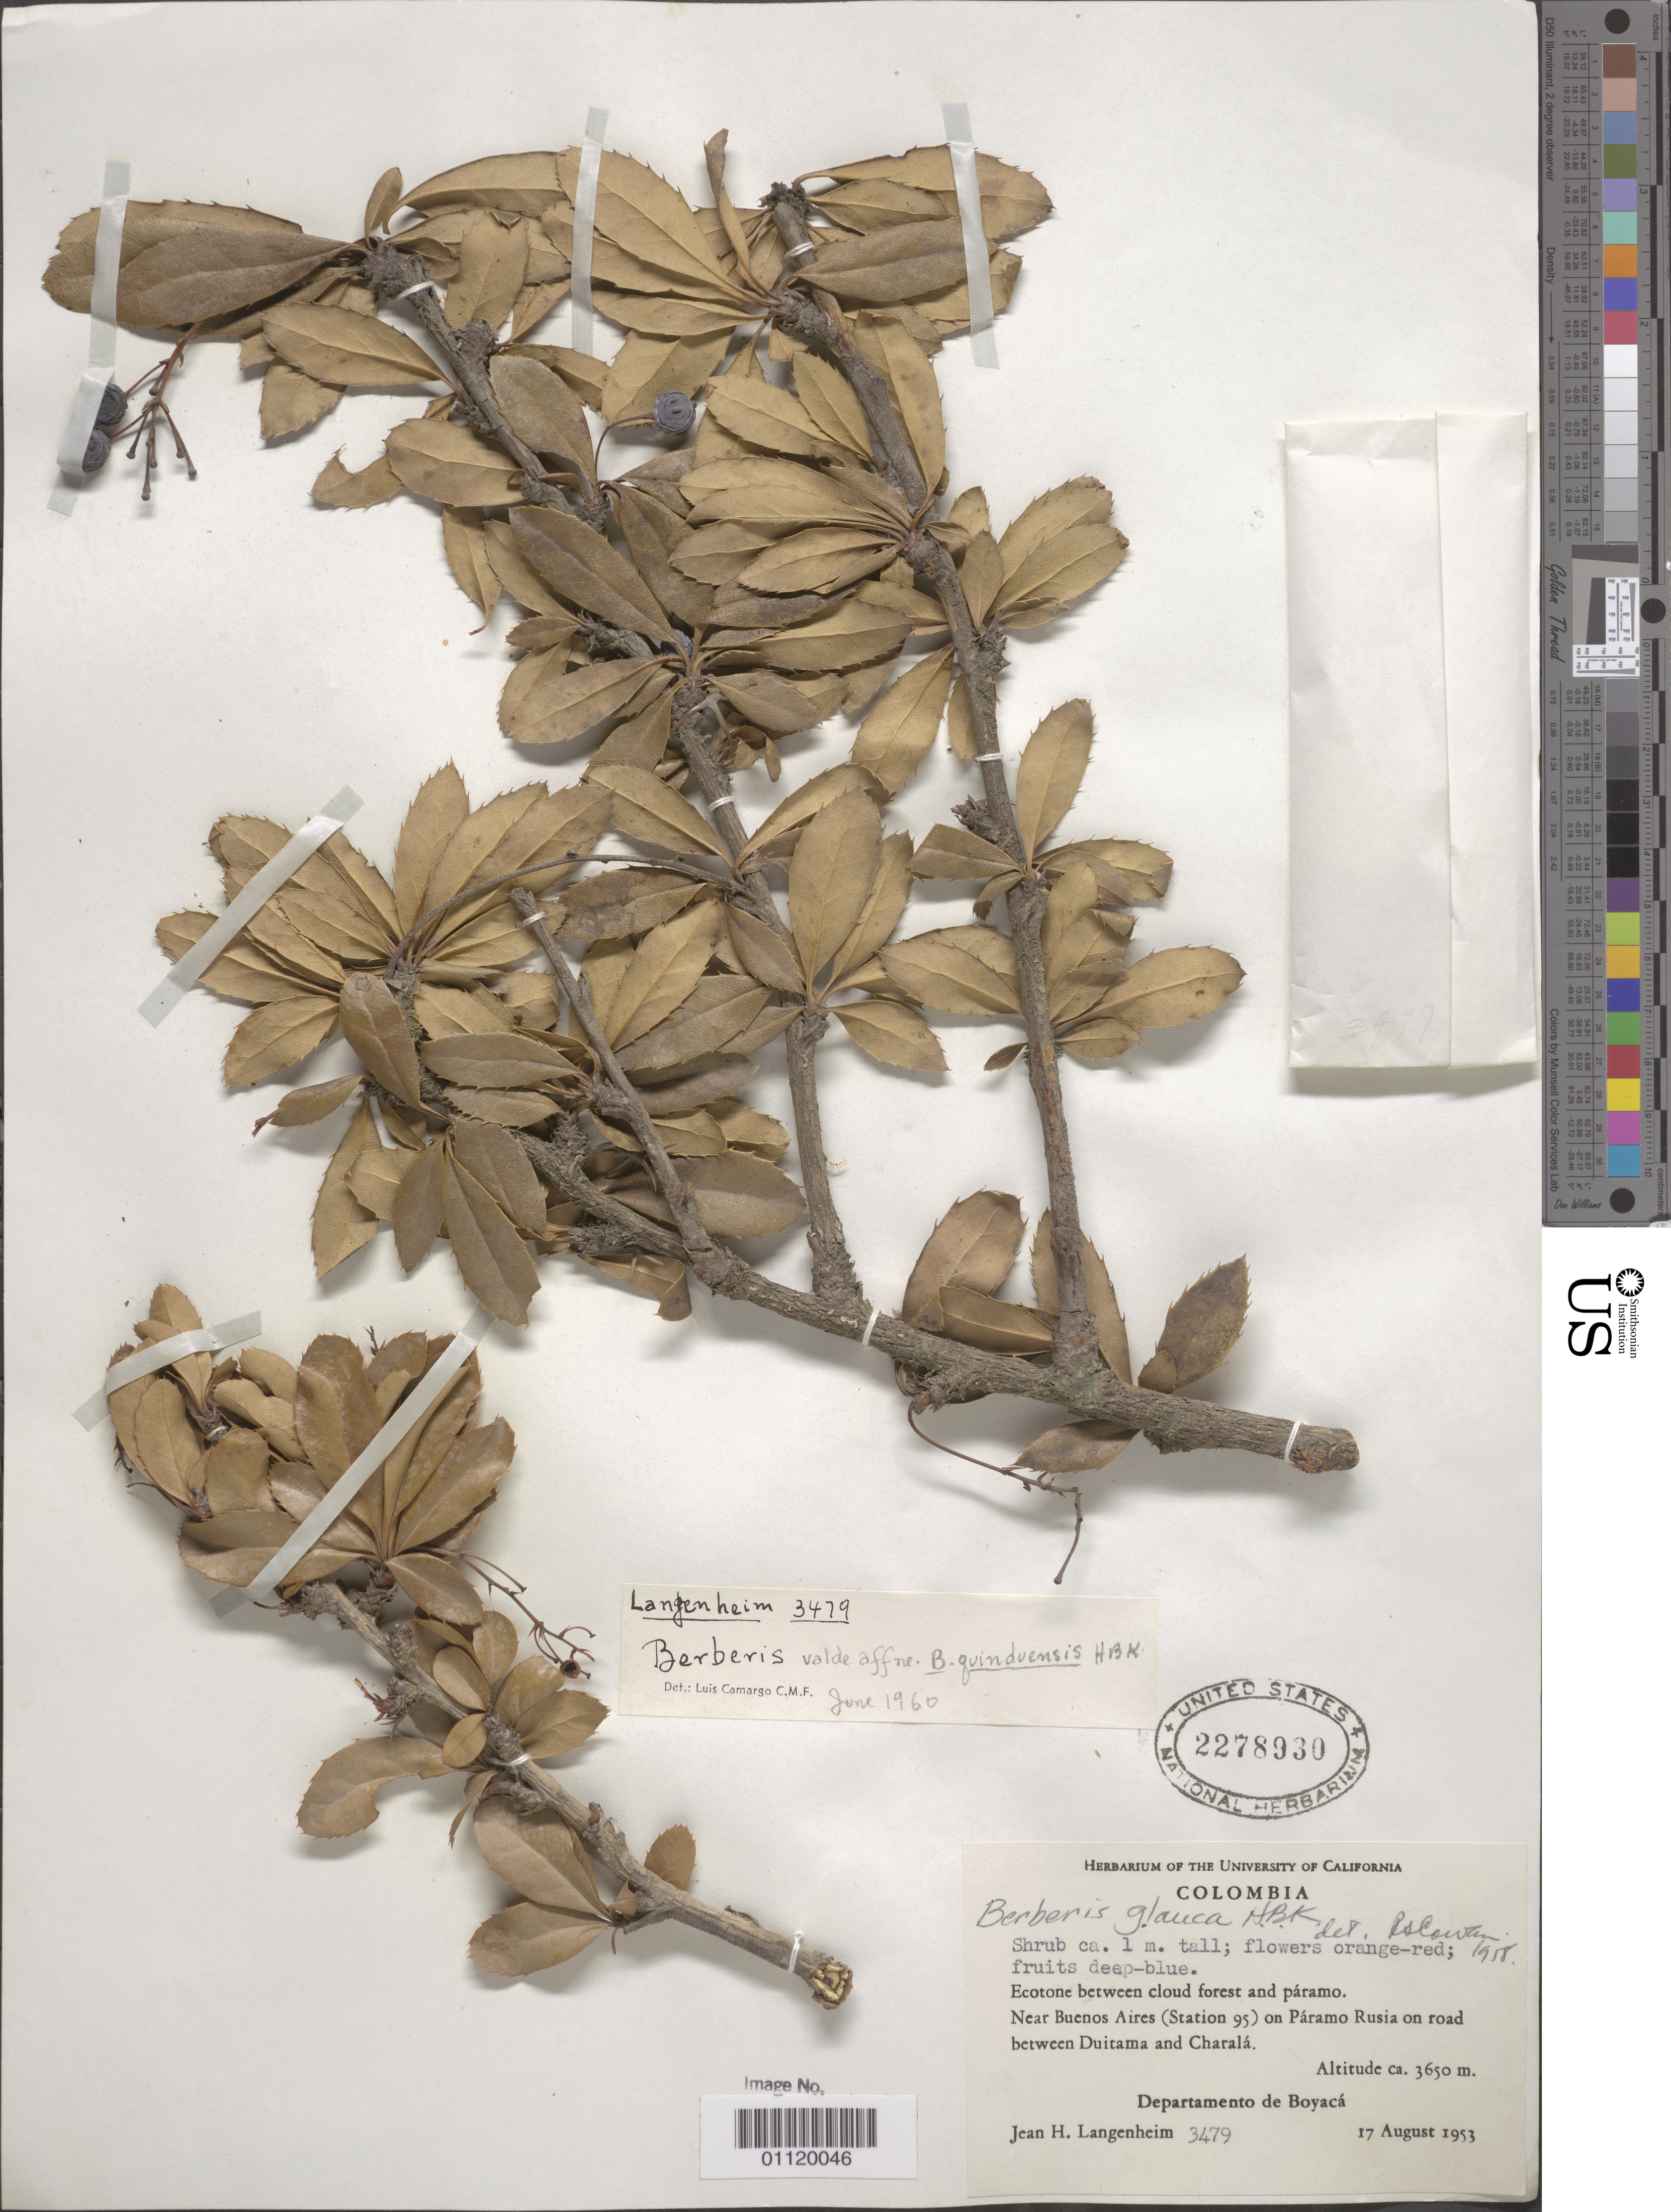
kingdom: Plantae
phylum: Tracheophyta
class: Magnoliopsida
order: Ranunculales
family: Berberidaceae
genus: Berberis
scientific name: Berberis quindiuensis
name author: Kunth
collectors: J. H. Langenheim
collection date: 1953-08-17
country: Colombia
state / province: Boyacá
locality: Near Buenos Aires (Station 95) on Paramo Rusia on road between Duitama and Charala.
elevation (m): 3650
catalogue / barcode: US 2278930